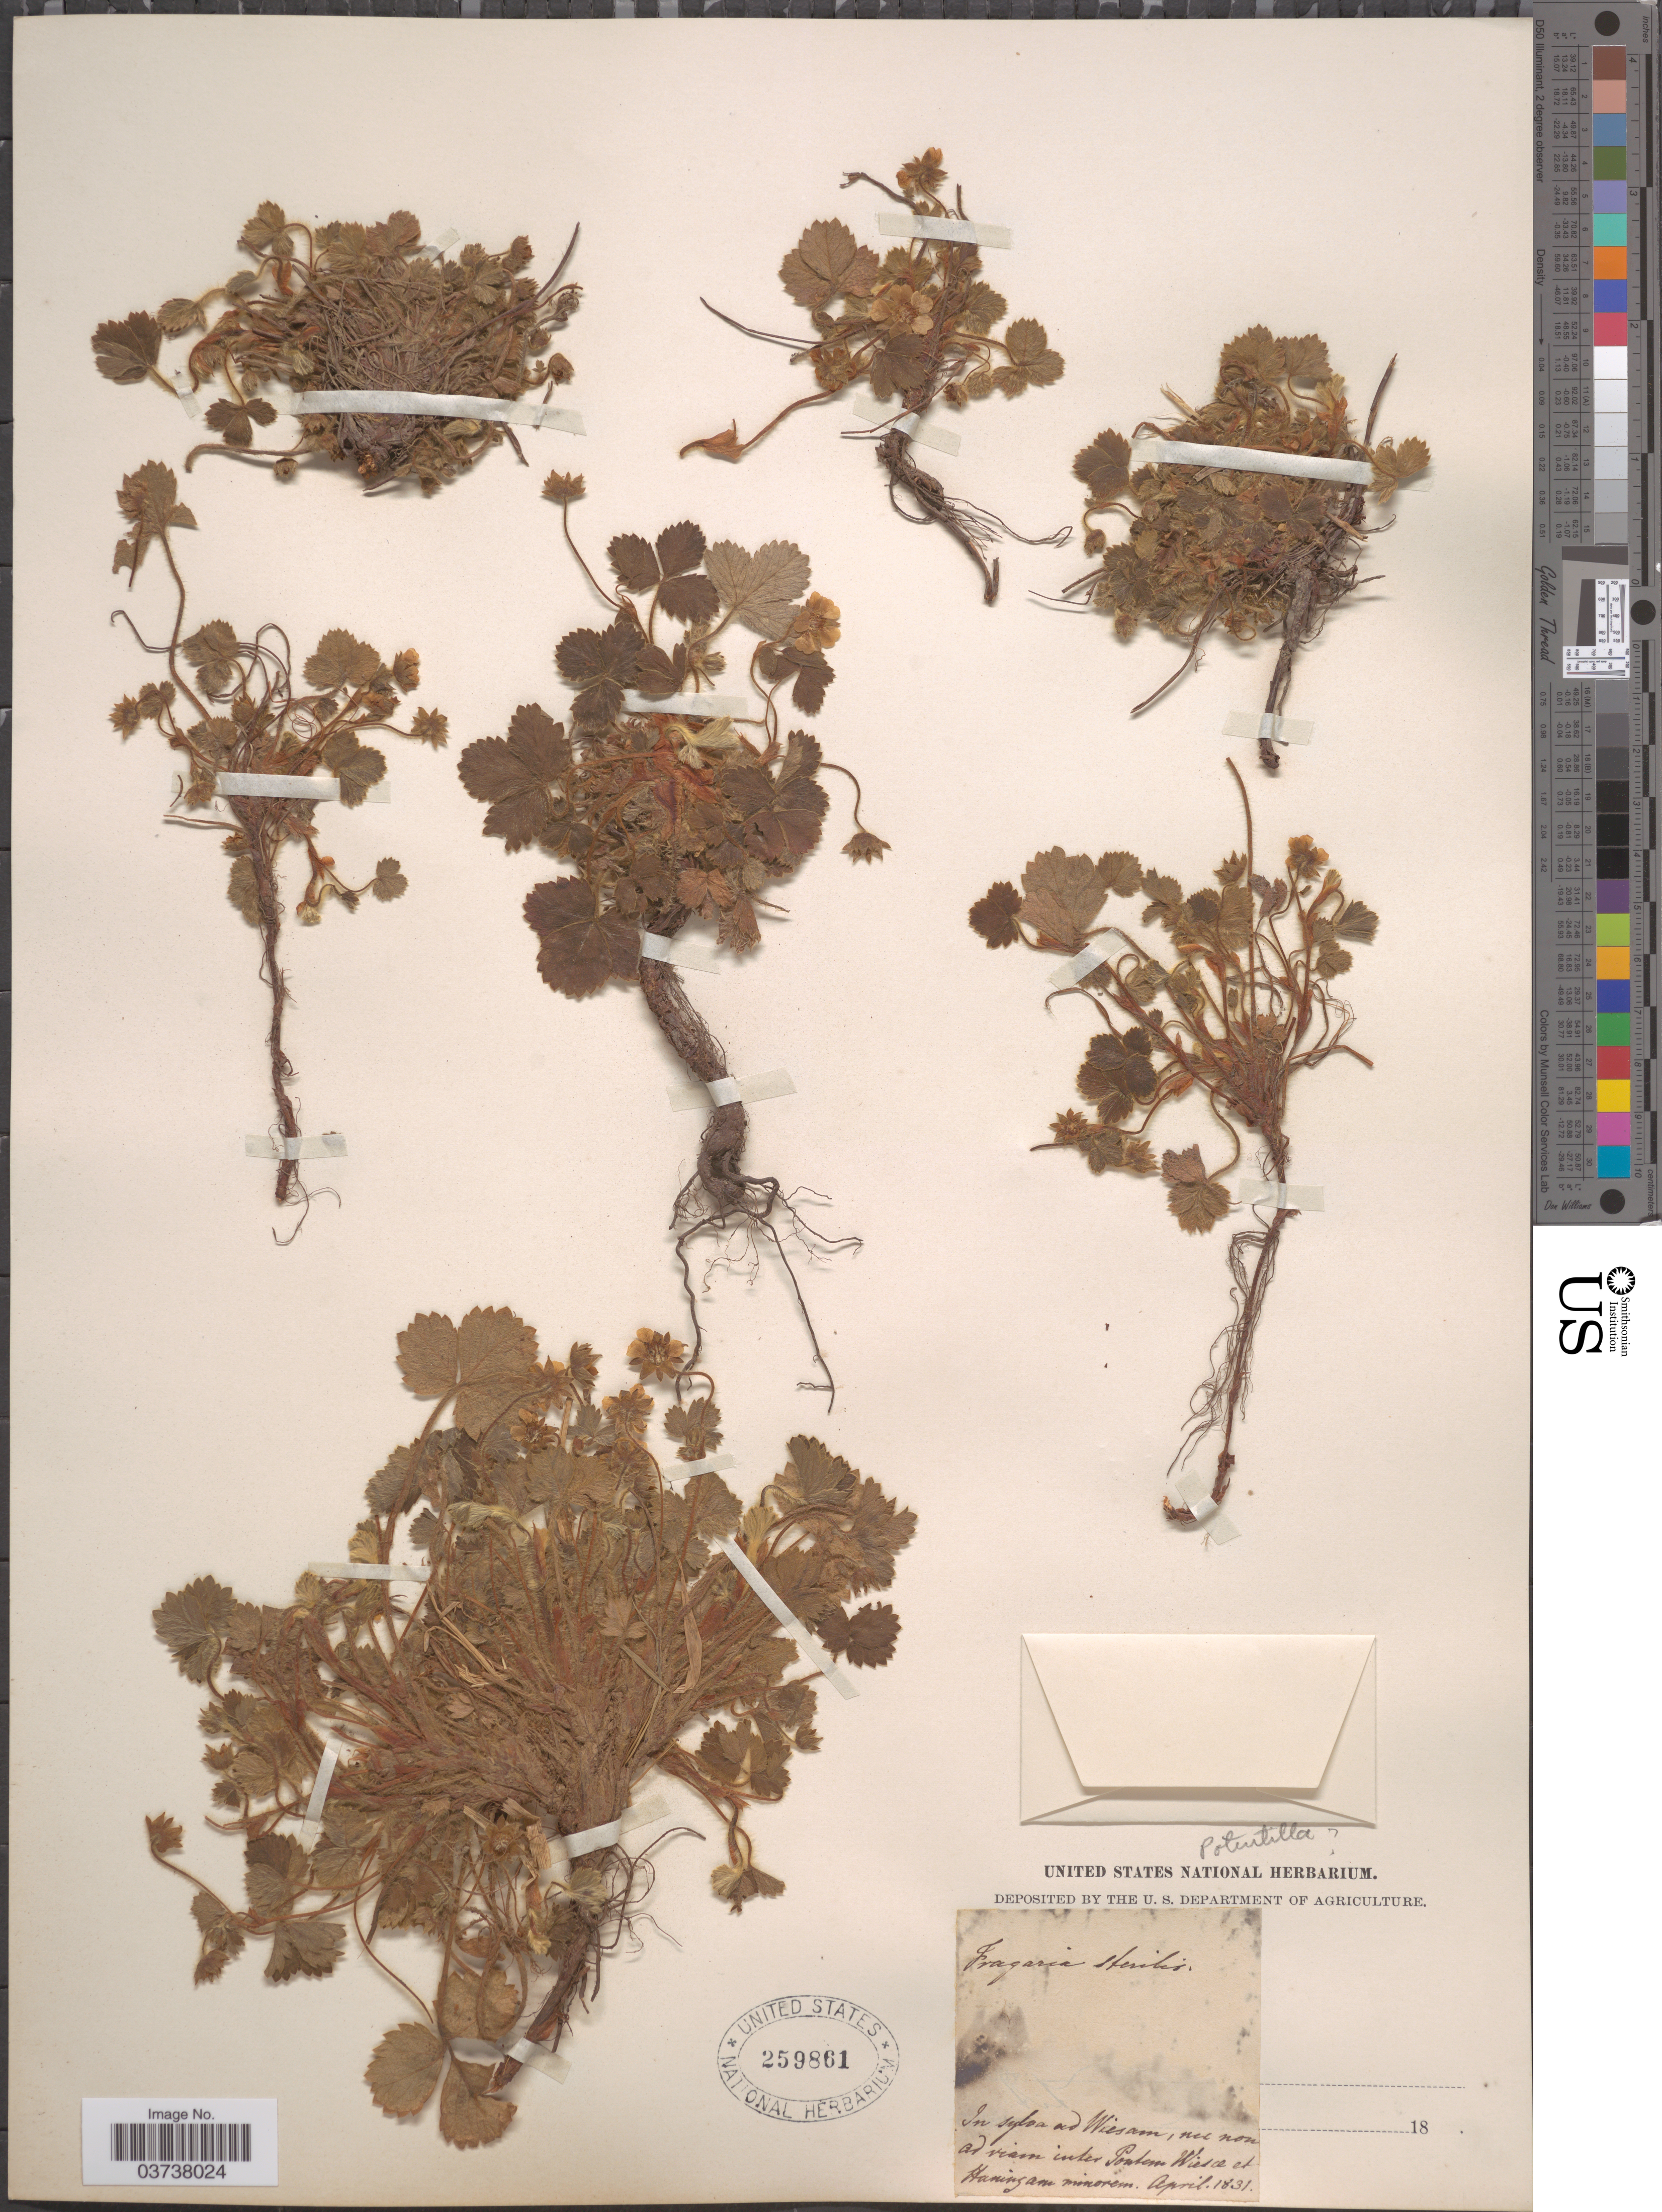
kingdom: Plantae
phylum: Tracheophyta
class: Magnoliopsida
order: Rosales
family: Rosaceae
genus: Fragaria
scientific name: Fragaria sterilis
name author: L.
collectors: ex herb. United States National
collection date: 1831-04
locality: In supra ad Wiesam, nex [interpreted] non ad viam inter Pontem Wiesæ et Haningam minorem.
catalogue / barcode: US 259861